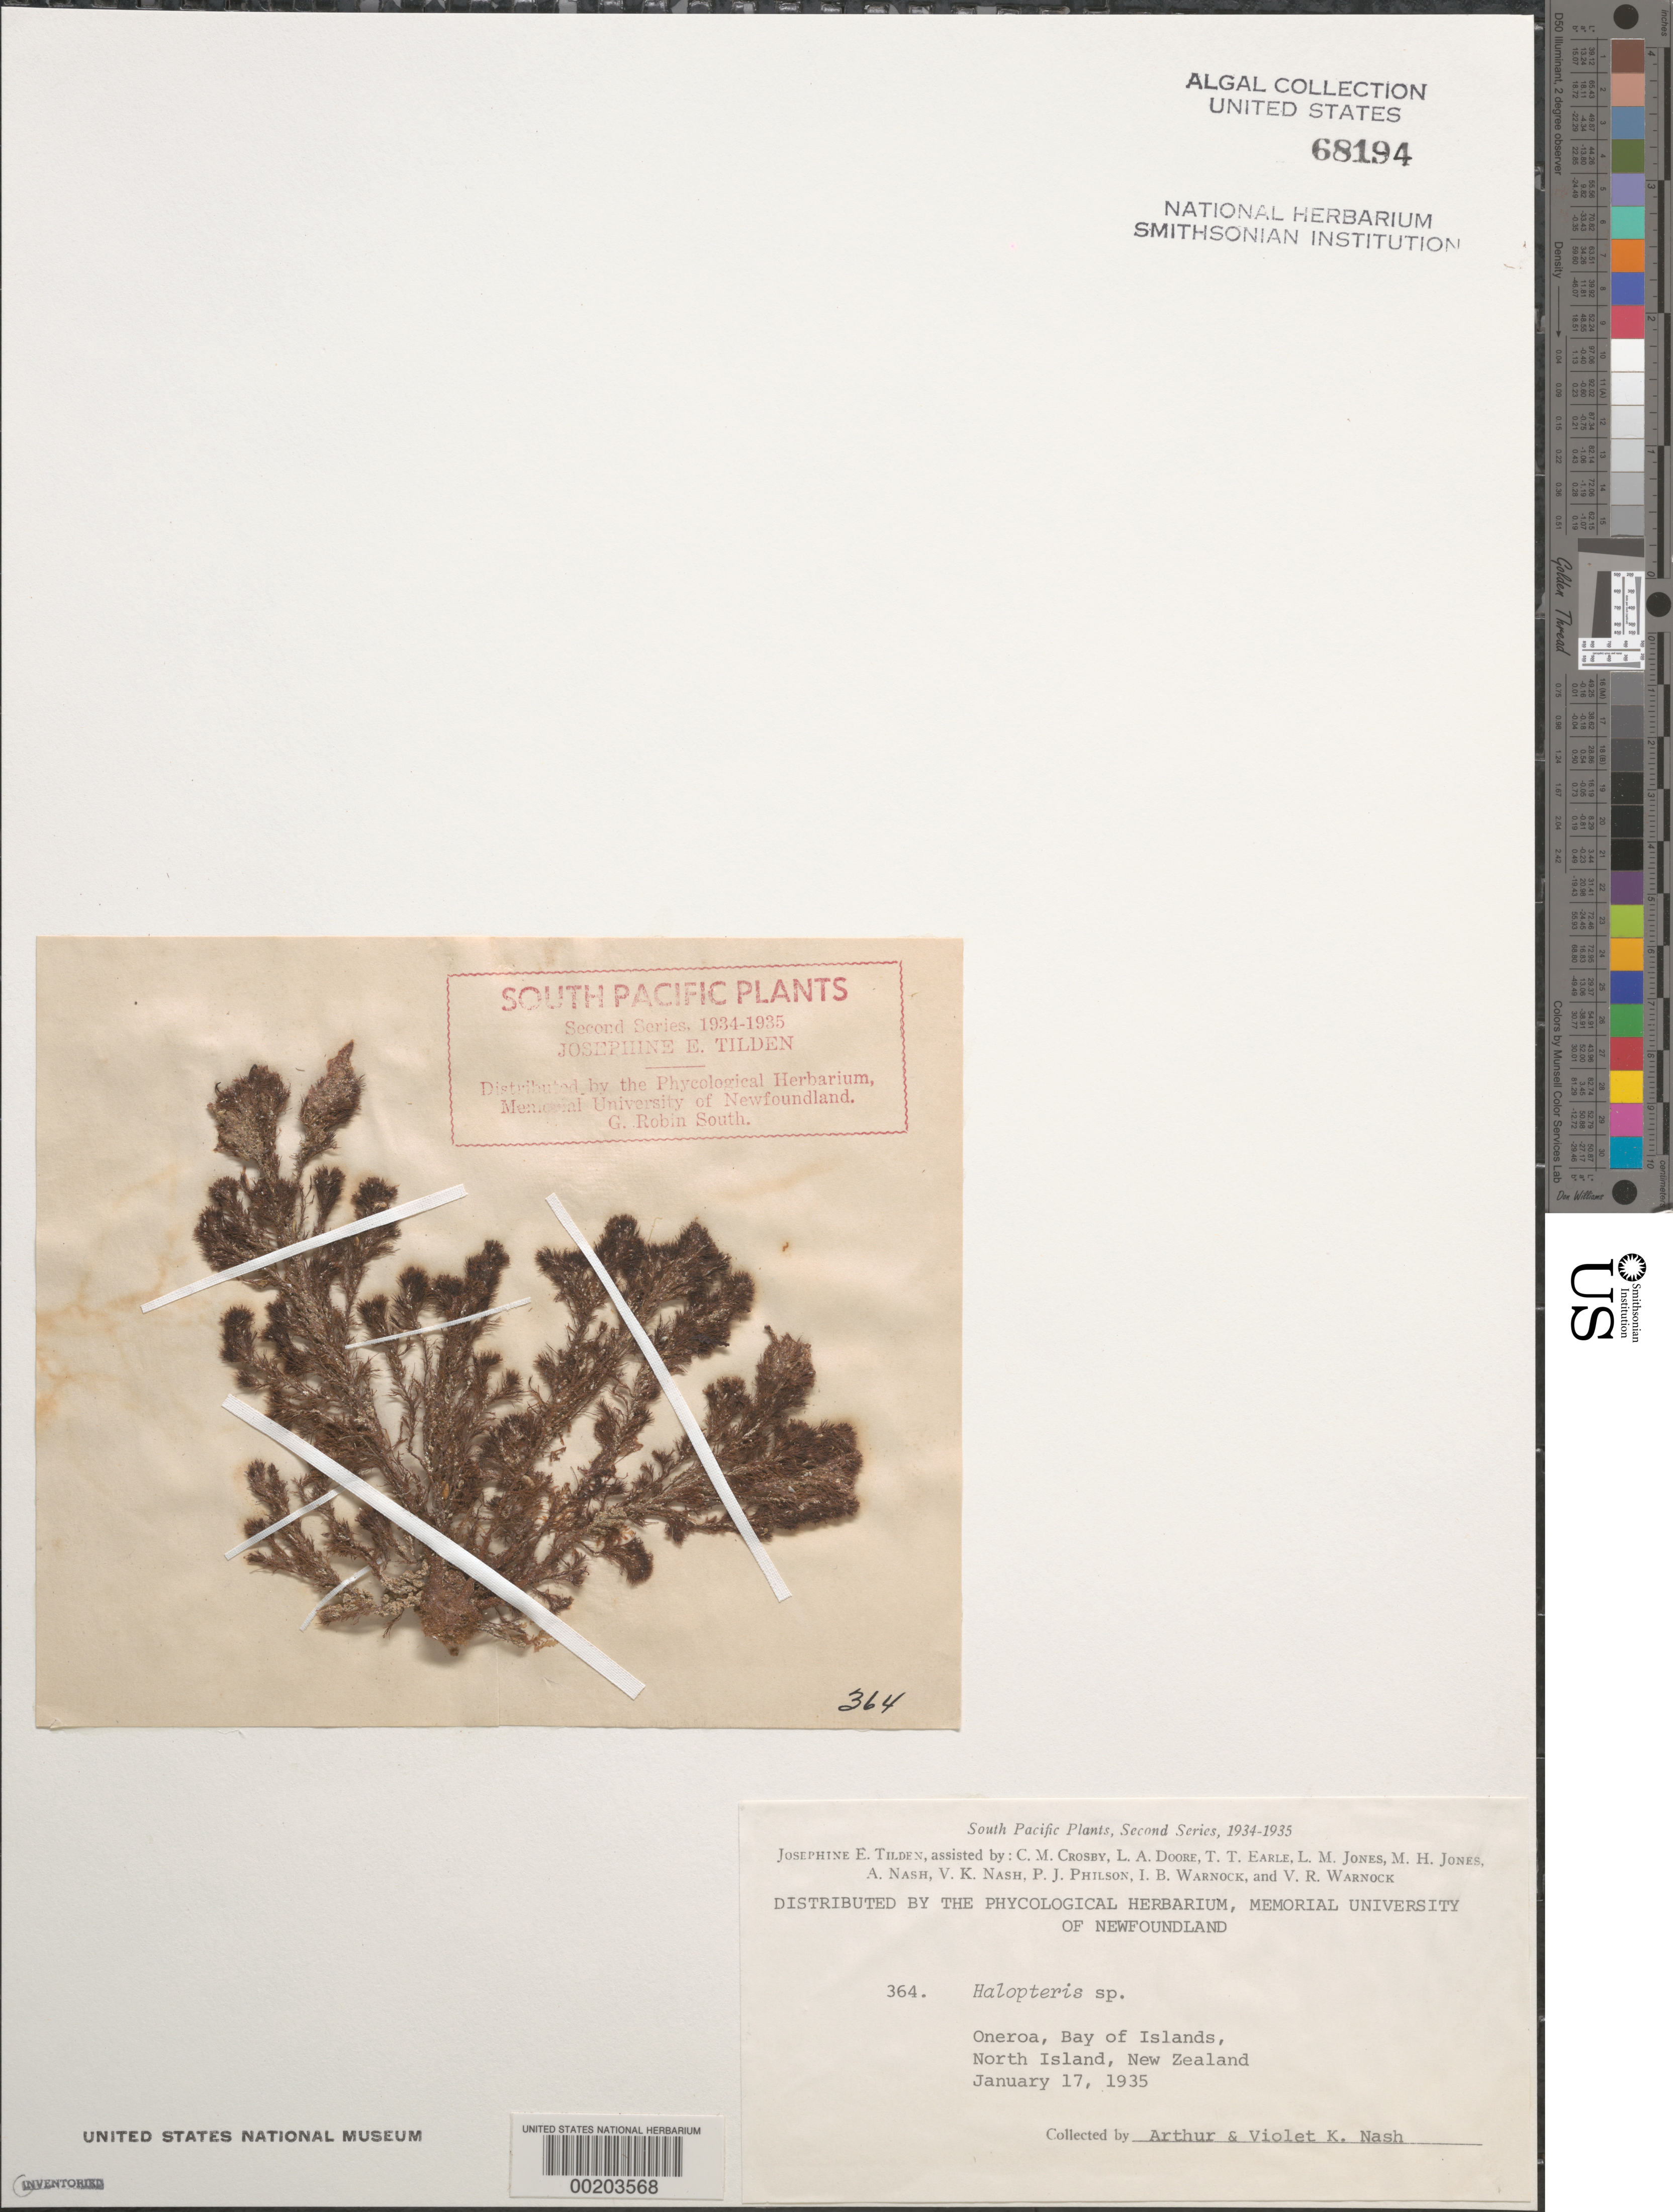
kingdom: Chromista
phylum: Ochrophyta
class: Phaeophyceae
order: Sphacelariales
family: Stypocaulaceae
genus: Halopteris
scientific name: Halopteris sp.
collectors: A. Nash & V. K. Nash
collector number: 364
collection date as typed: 17 Jan 1935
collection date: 1935-01-17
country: New Zealand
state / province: Northland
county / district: Far North District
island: North Island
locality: Bay of Islands, Oneroa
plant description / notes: Tilden, South Pacific Plants, Second Series, 1934-1935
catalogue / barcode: US 68194